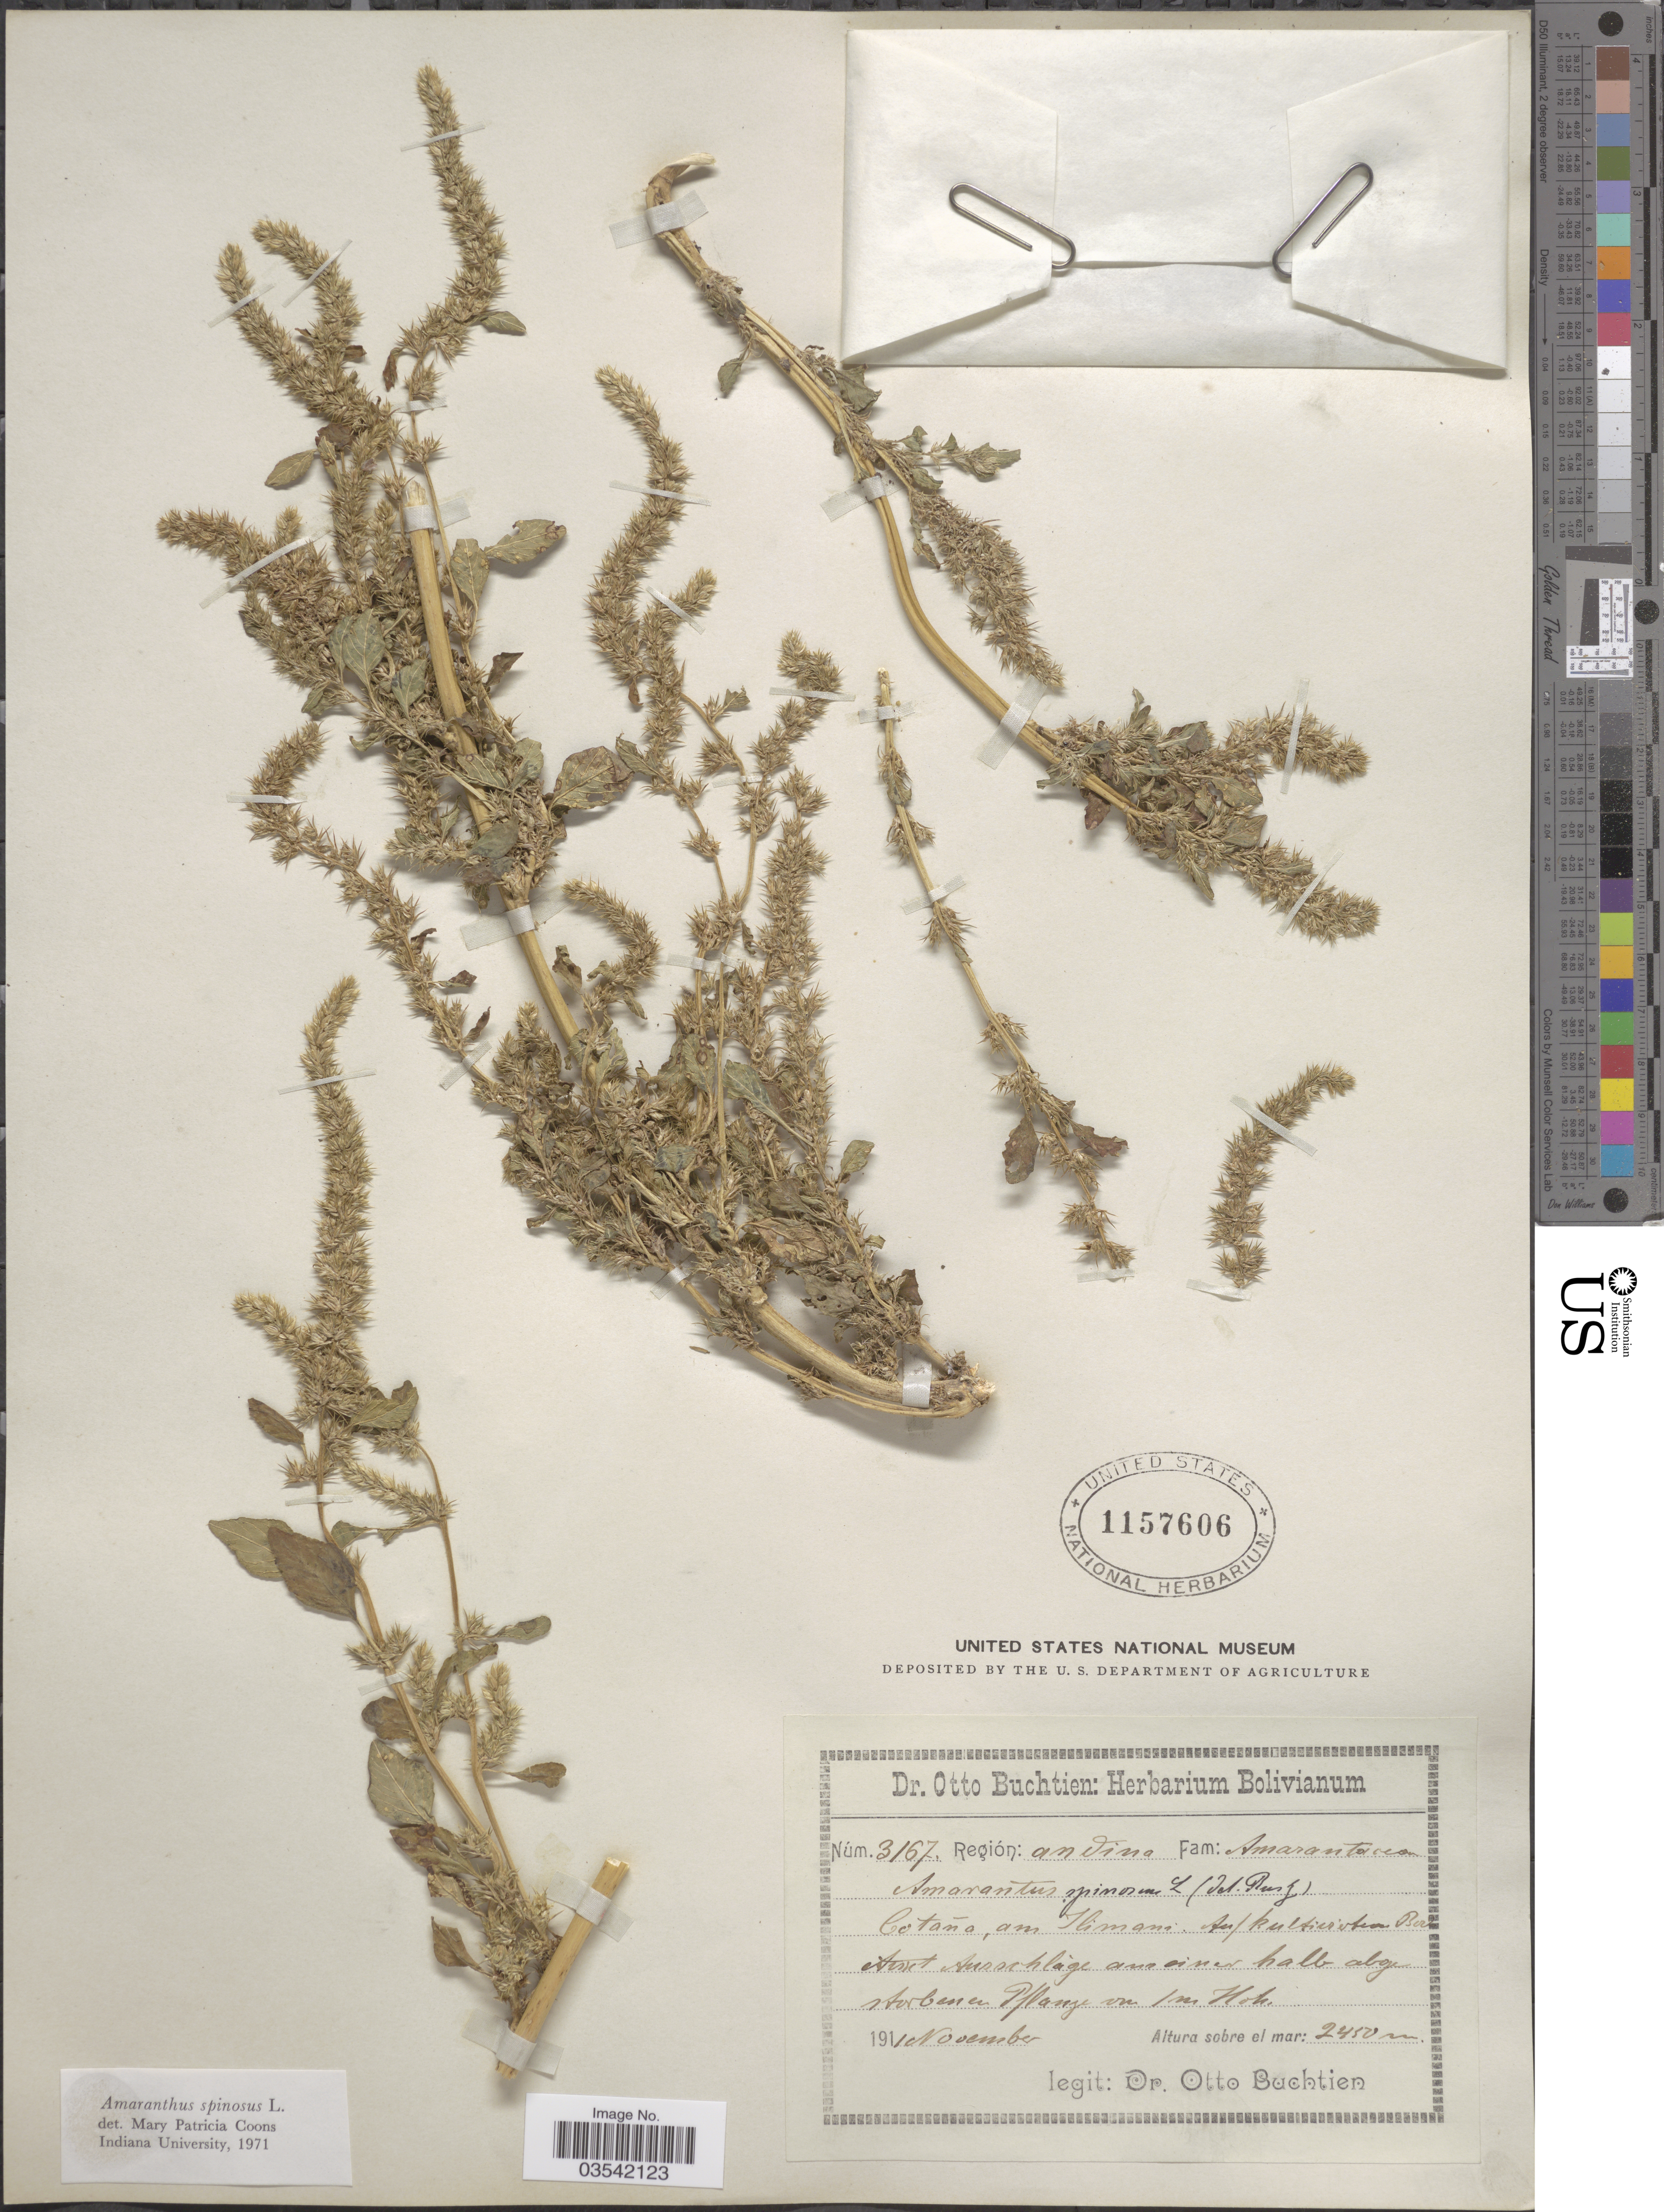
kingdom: Plantae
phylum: Tracheophyta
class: Magnoliopsida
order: Caryophyllales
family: Amaranthaceae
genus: Amaranthus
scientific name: Amaranthus spinosus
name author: L.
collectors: O. Buchtien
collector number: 3167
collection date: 1911-11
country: Bolivia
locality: Región: andina. Cotana, am Ilimani.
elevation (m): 2450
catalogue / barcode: US 1157606